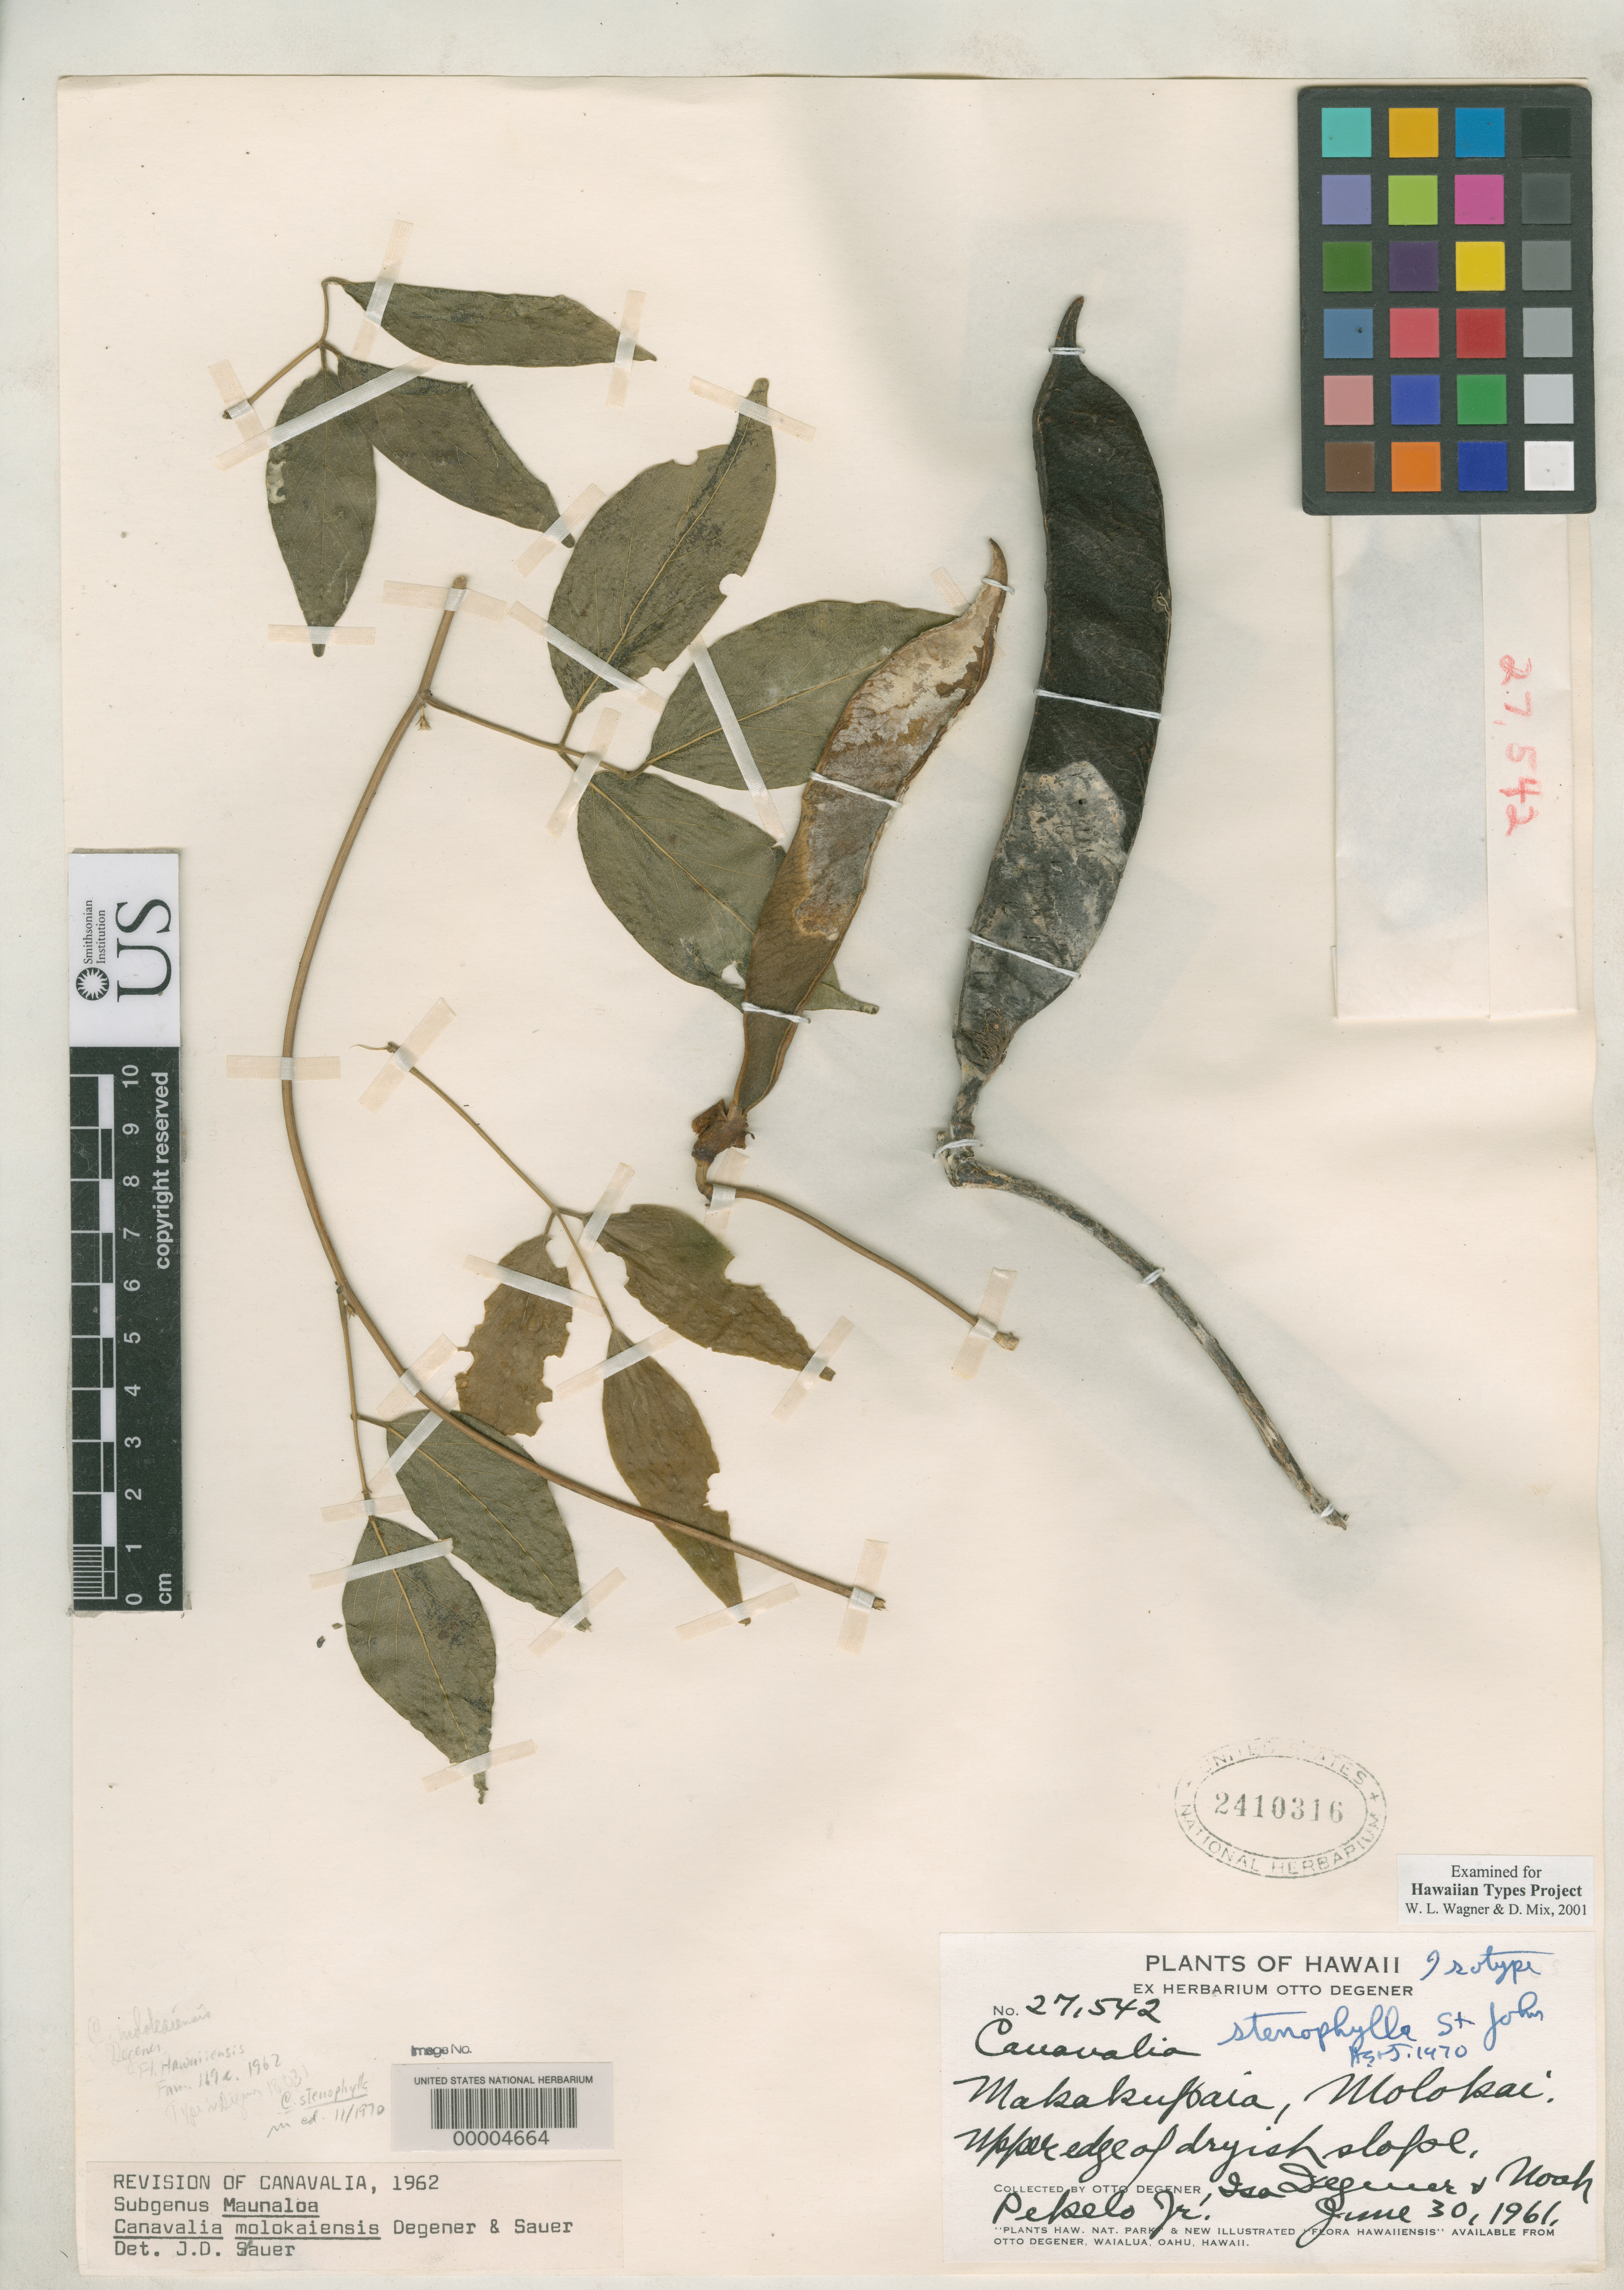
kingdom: Plantae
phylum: Tracheophyta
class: Magnoliopsida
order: Fabales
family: Fabaceae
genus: Canavalia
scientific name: Canavalia stenophylla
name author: H. St. John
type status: Isotype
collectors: O. Degener, I. Degener & N. Pekelo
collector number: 27542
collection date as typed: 30 Jun 1961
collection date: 1961-06-30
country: United States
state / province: Hawaii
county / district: Maui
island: Moloka'i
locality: Makakupaia.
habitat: Upper edge of dryish slope.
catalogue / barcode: US 2410316